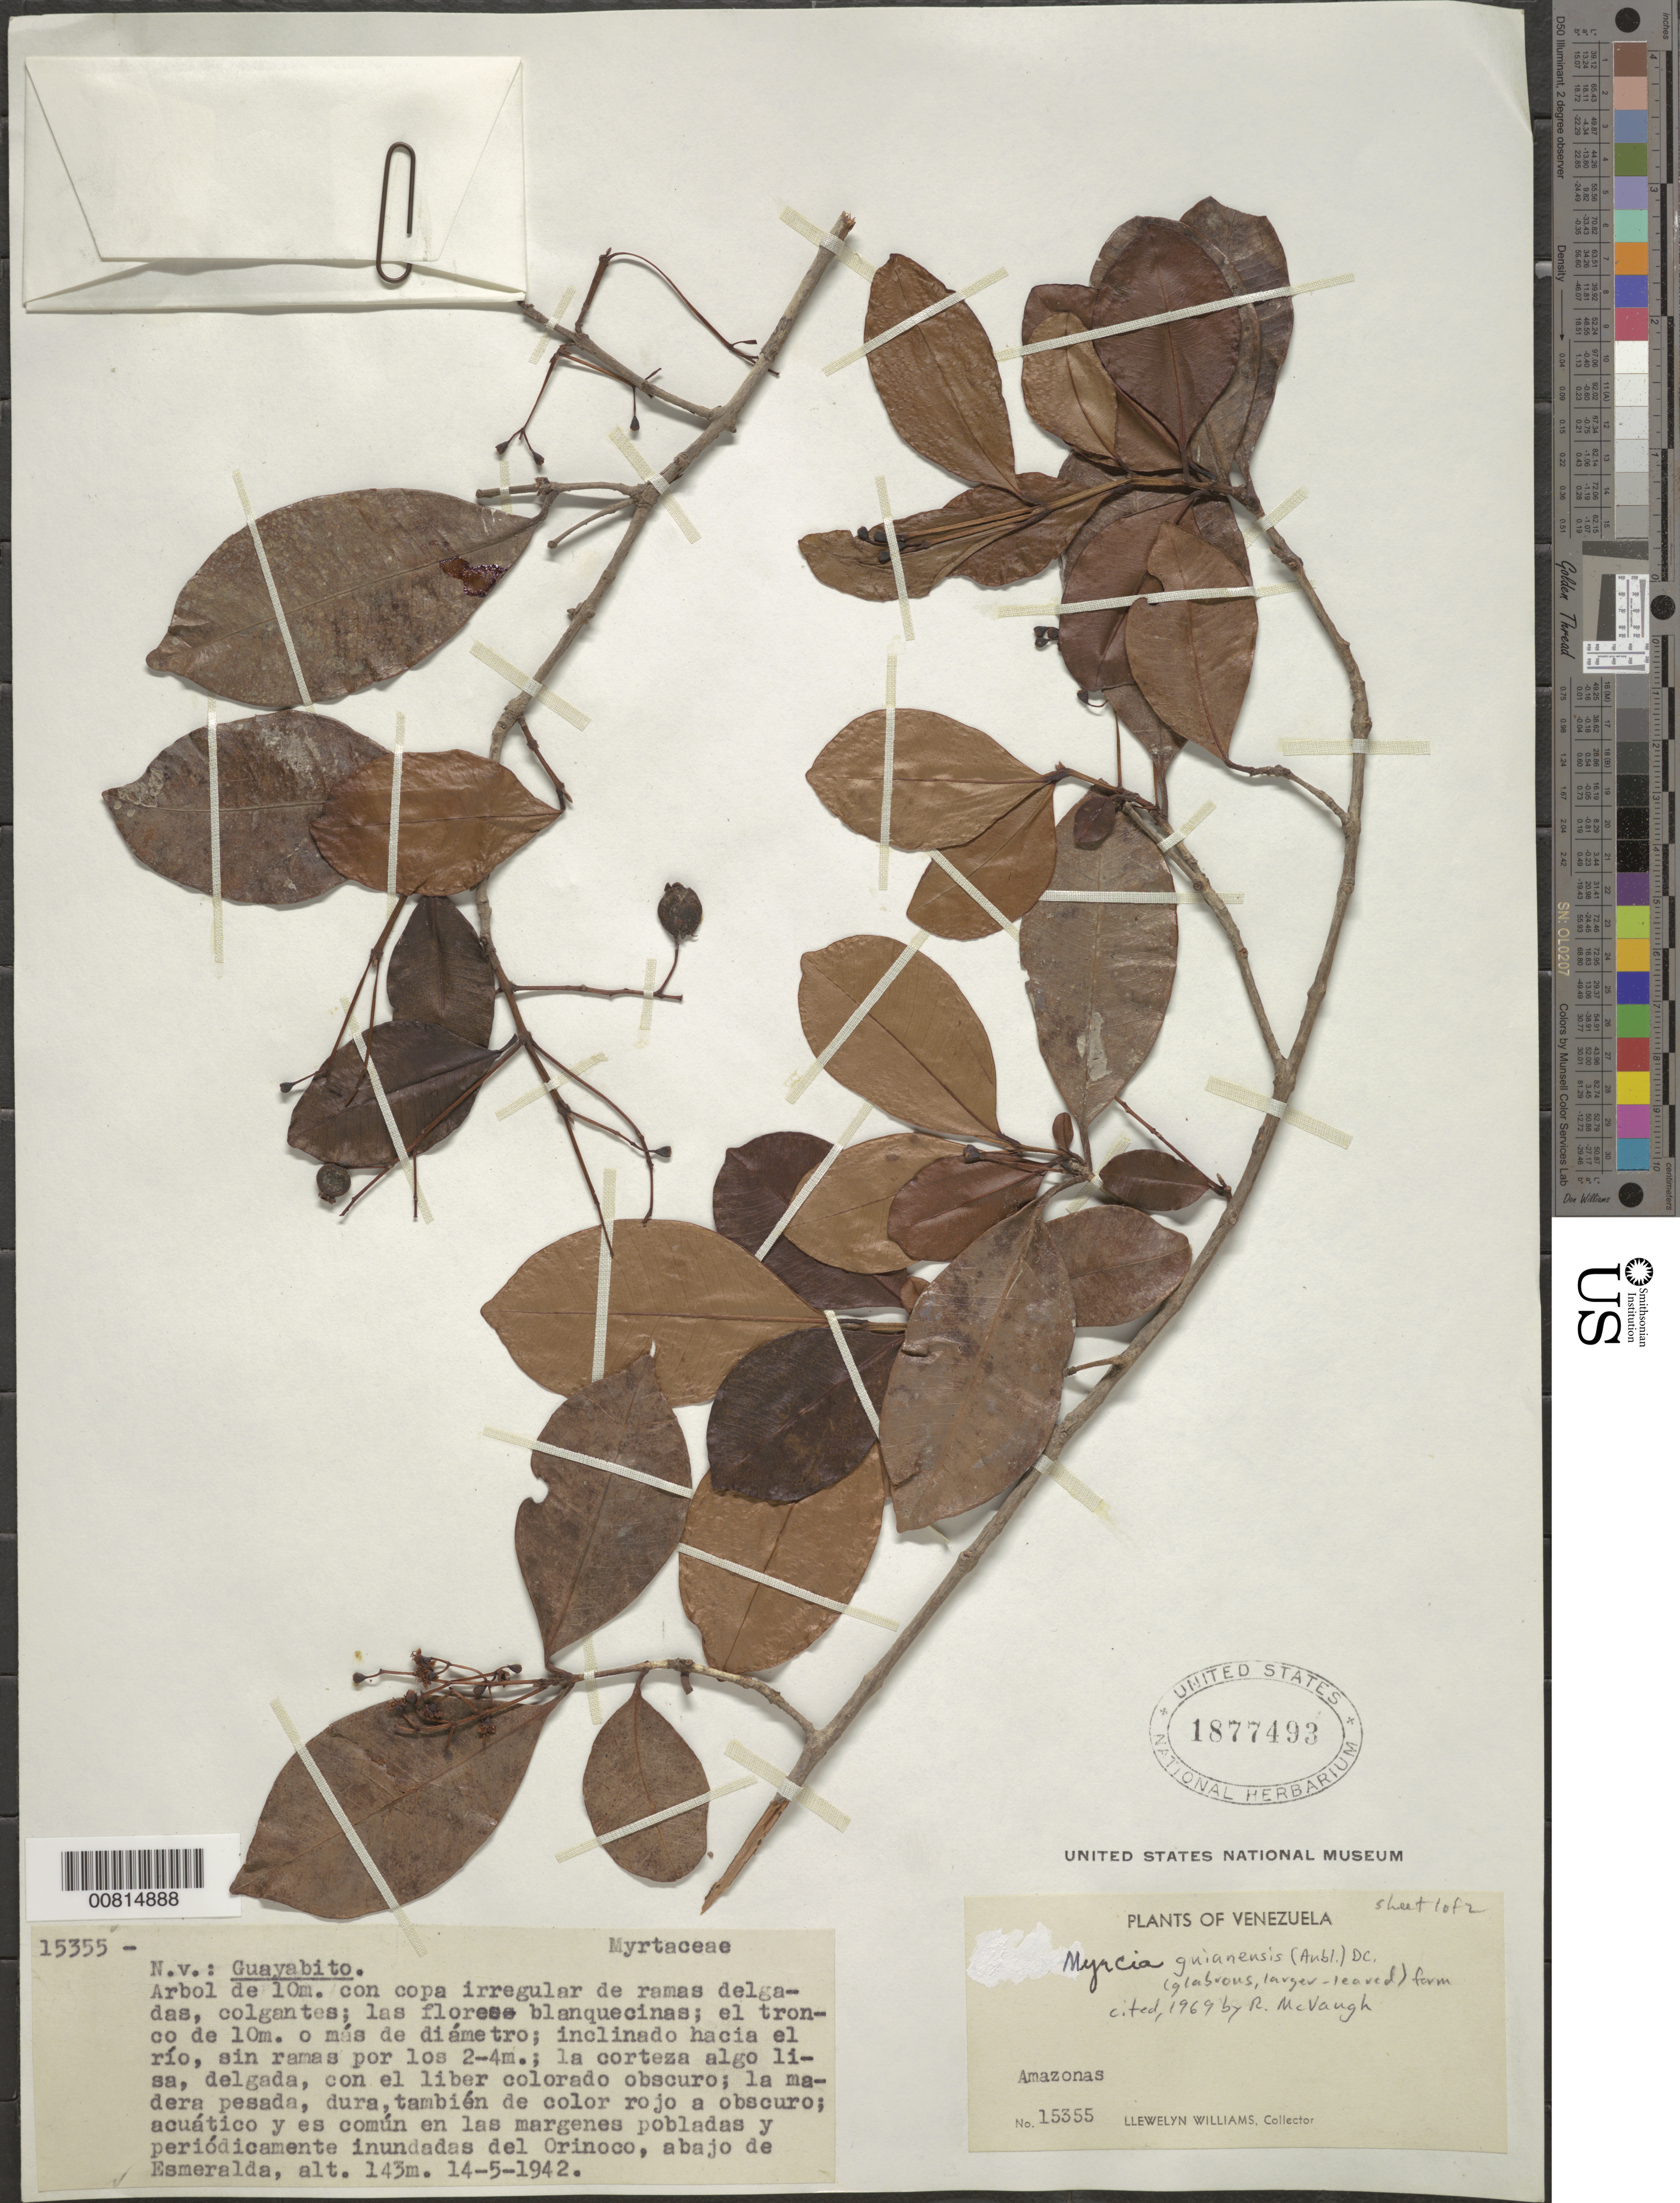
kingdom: Plantae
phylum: Tracheophyta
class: Magnoliopsida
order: Myrtales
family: Myrtaceae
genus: Myrcia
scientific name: Myrcia guianensis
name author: (Aubl.) DC.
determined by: McVaugh, R.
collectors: Ll. Williams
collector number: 15355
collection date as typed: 14-May-42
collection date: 1942-05-14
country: Venezuela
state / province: Amazonas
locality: Esmeralda, Alto Orinoco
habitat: Margenes pobladas y periodicamente inundadas del rio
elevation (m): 143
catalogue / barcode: US 1877493